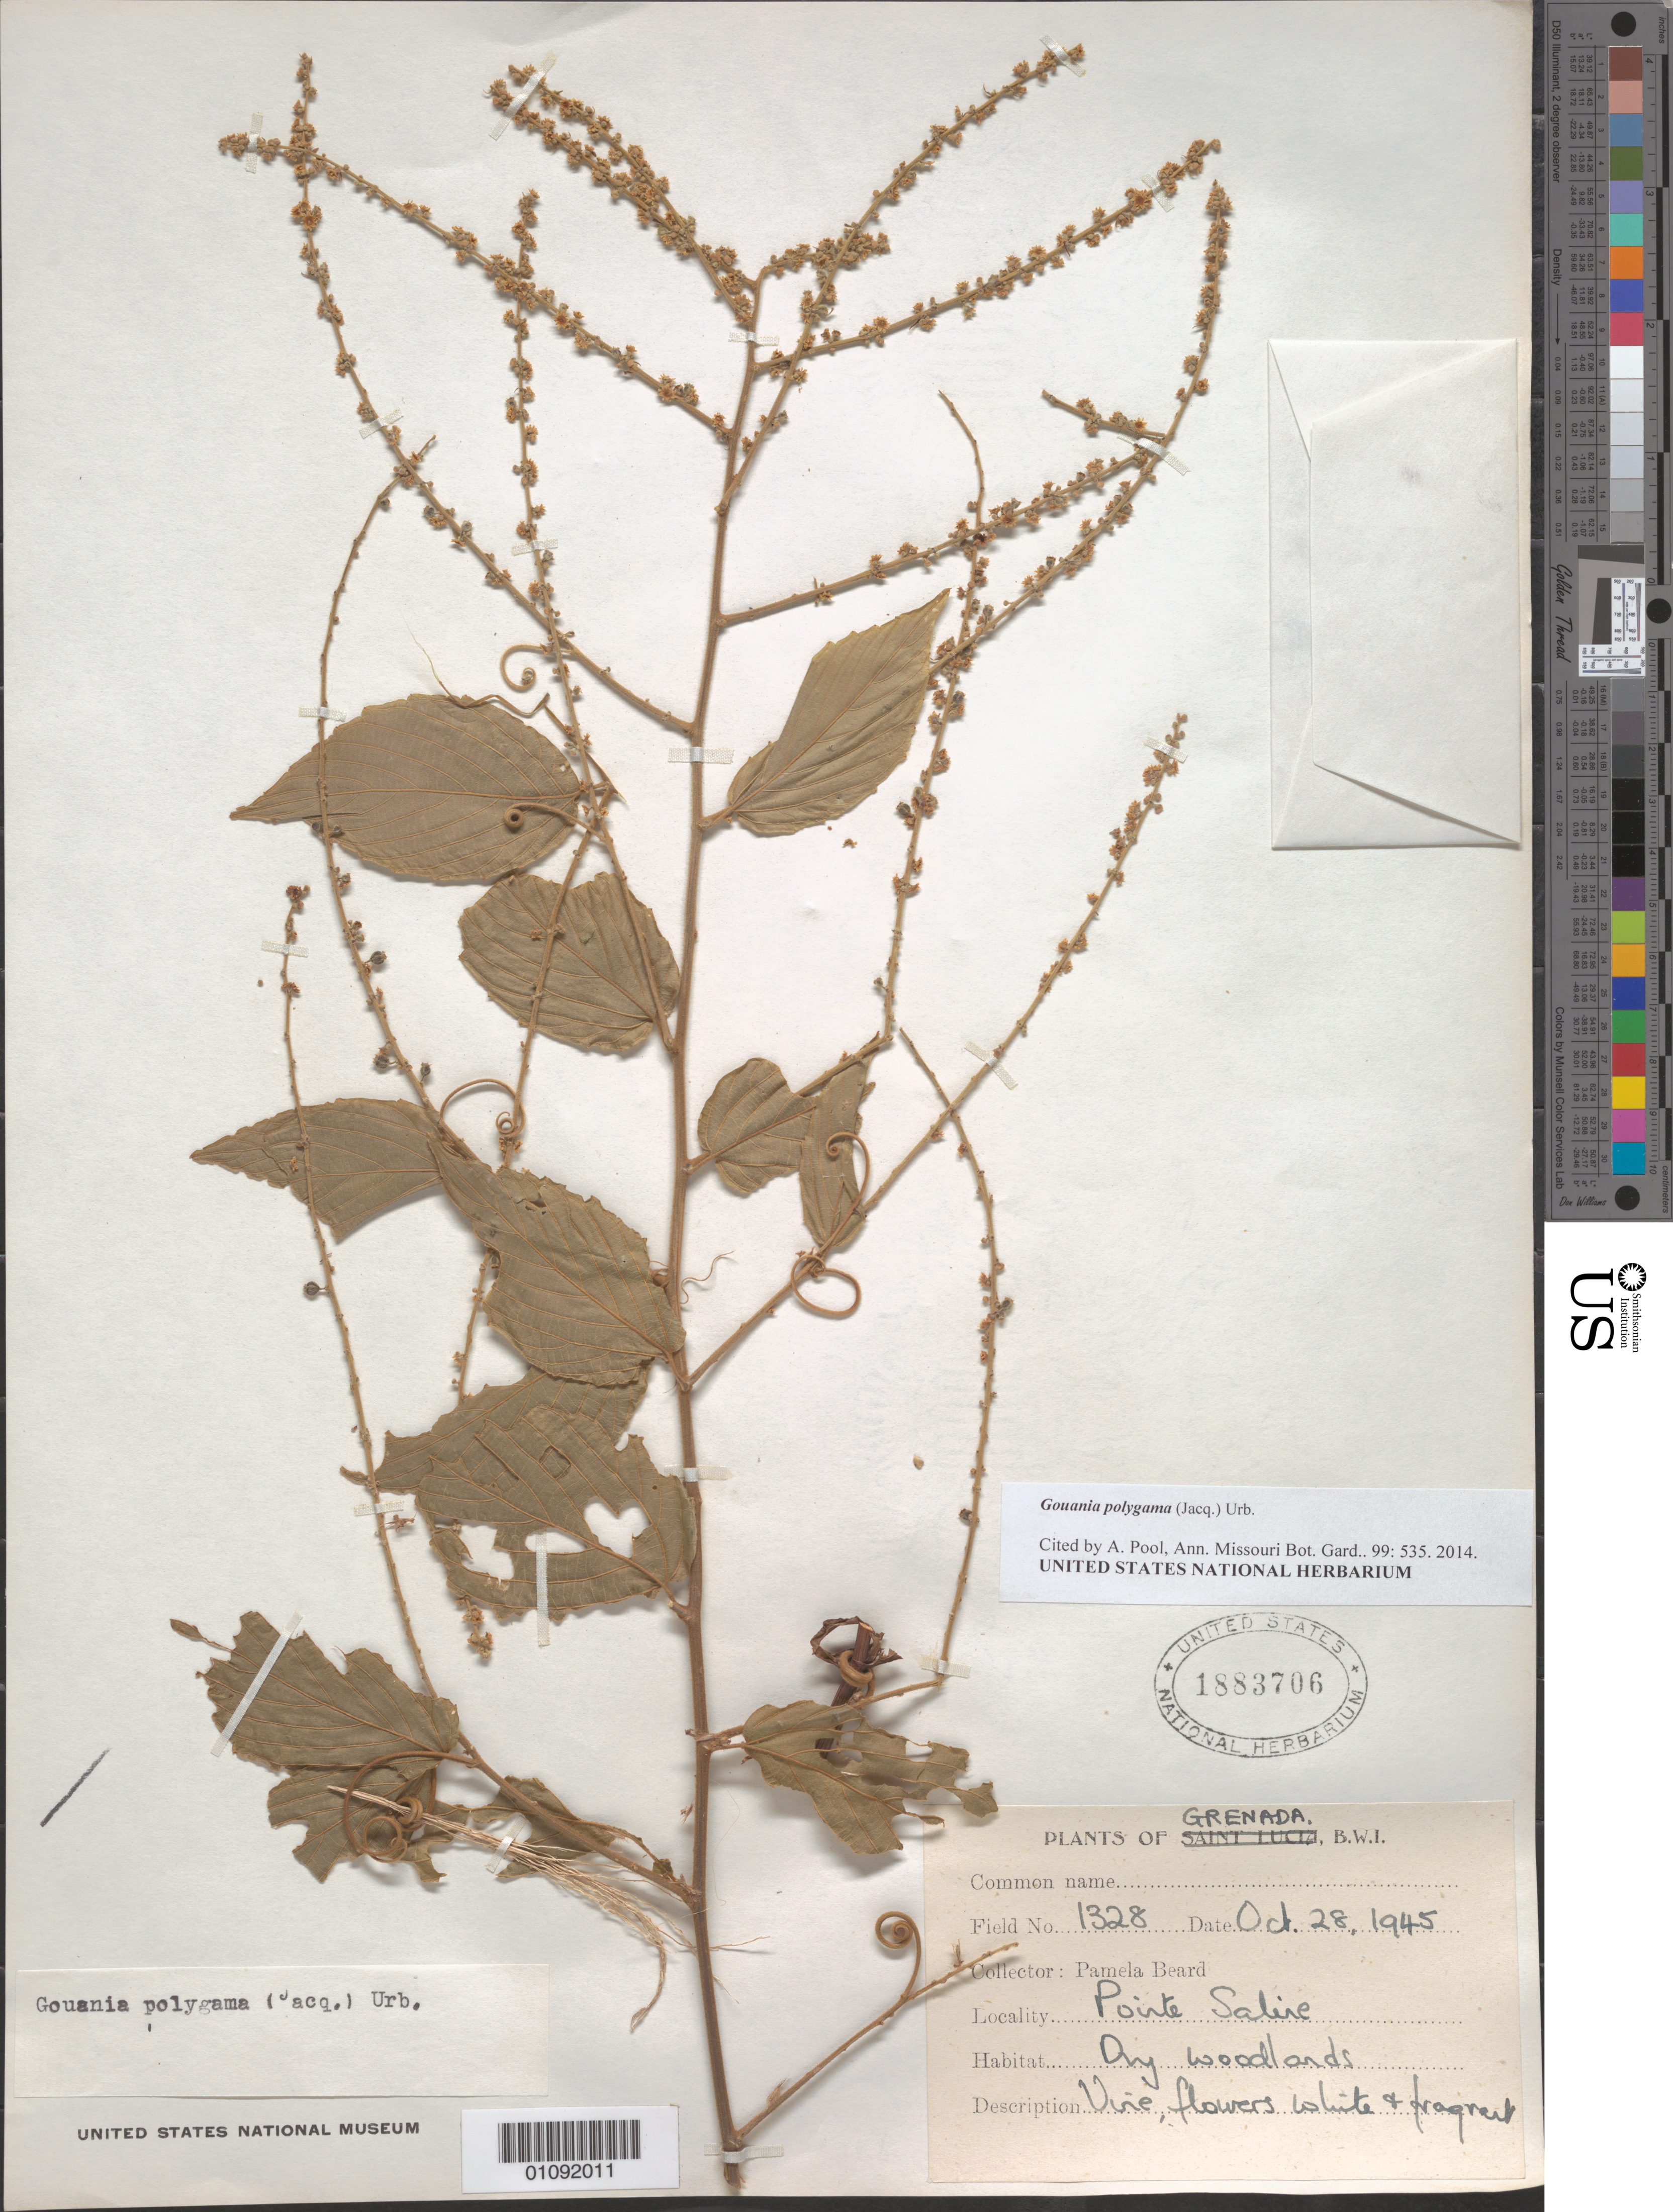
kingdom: Plantae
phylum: Tracheophyta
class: Magnoliopsida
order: Rosales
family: Rhamnaceae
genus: Gouania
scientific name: Gouania polygama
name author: (Jacq.) Urb.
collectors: P. Beard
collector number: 1328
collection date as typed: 28 Oct 1945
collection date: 1945-10-28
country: Grenada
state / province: Saint Andrew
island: Grenada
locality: Pointe Saline, Grenada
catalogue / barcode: US 1883706